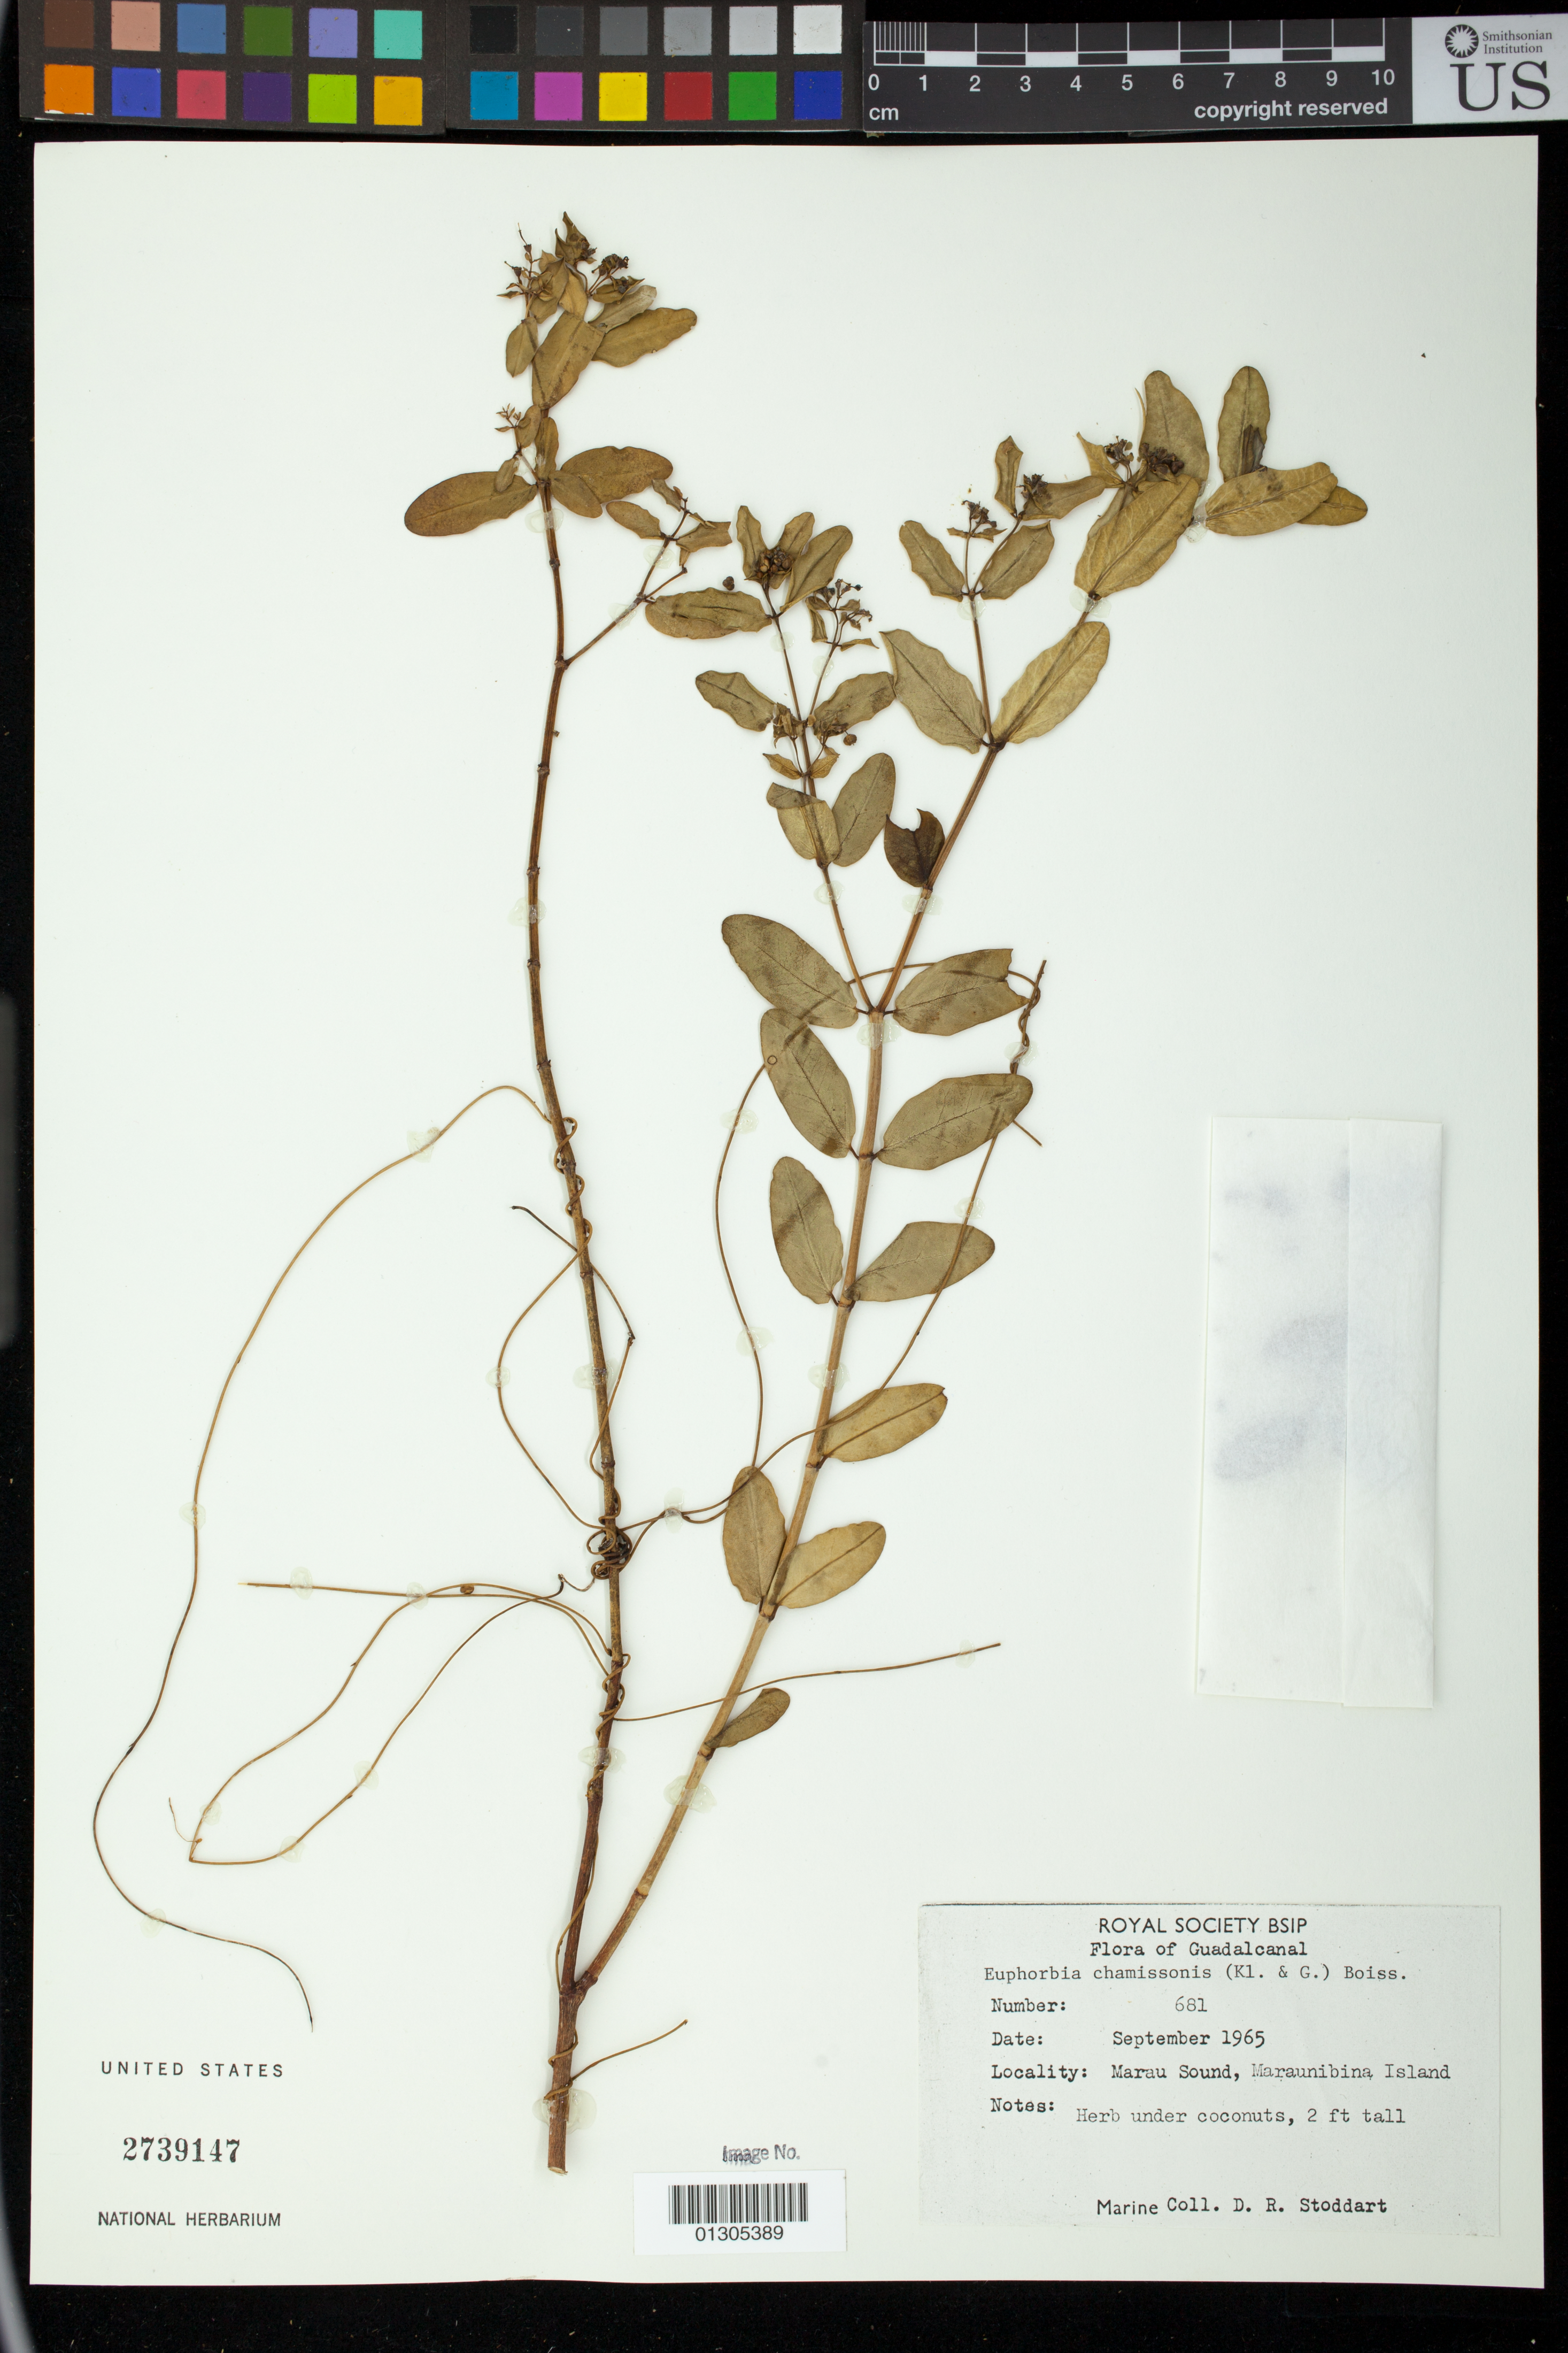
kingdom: Plantae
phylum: Tracheophyta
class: Magnoliopsida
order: Malpighiales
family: Euphorbiaceae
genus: Euphorbia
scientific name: Euphorbia chamissonis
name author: (Klotzsch ex Klotzsch & Garcke) Boiss.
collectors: D. R. Stoddart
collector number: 681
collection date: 1965-09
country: Solomon Islands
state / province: Guadalcanal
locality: Marau Sound, Maraunibina [Maraupia] Island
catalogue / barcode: US 2739147